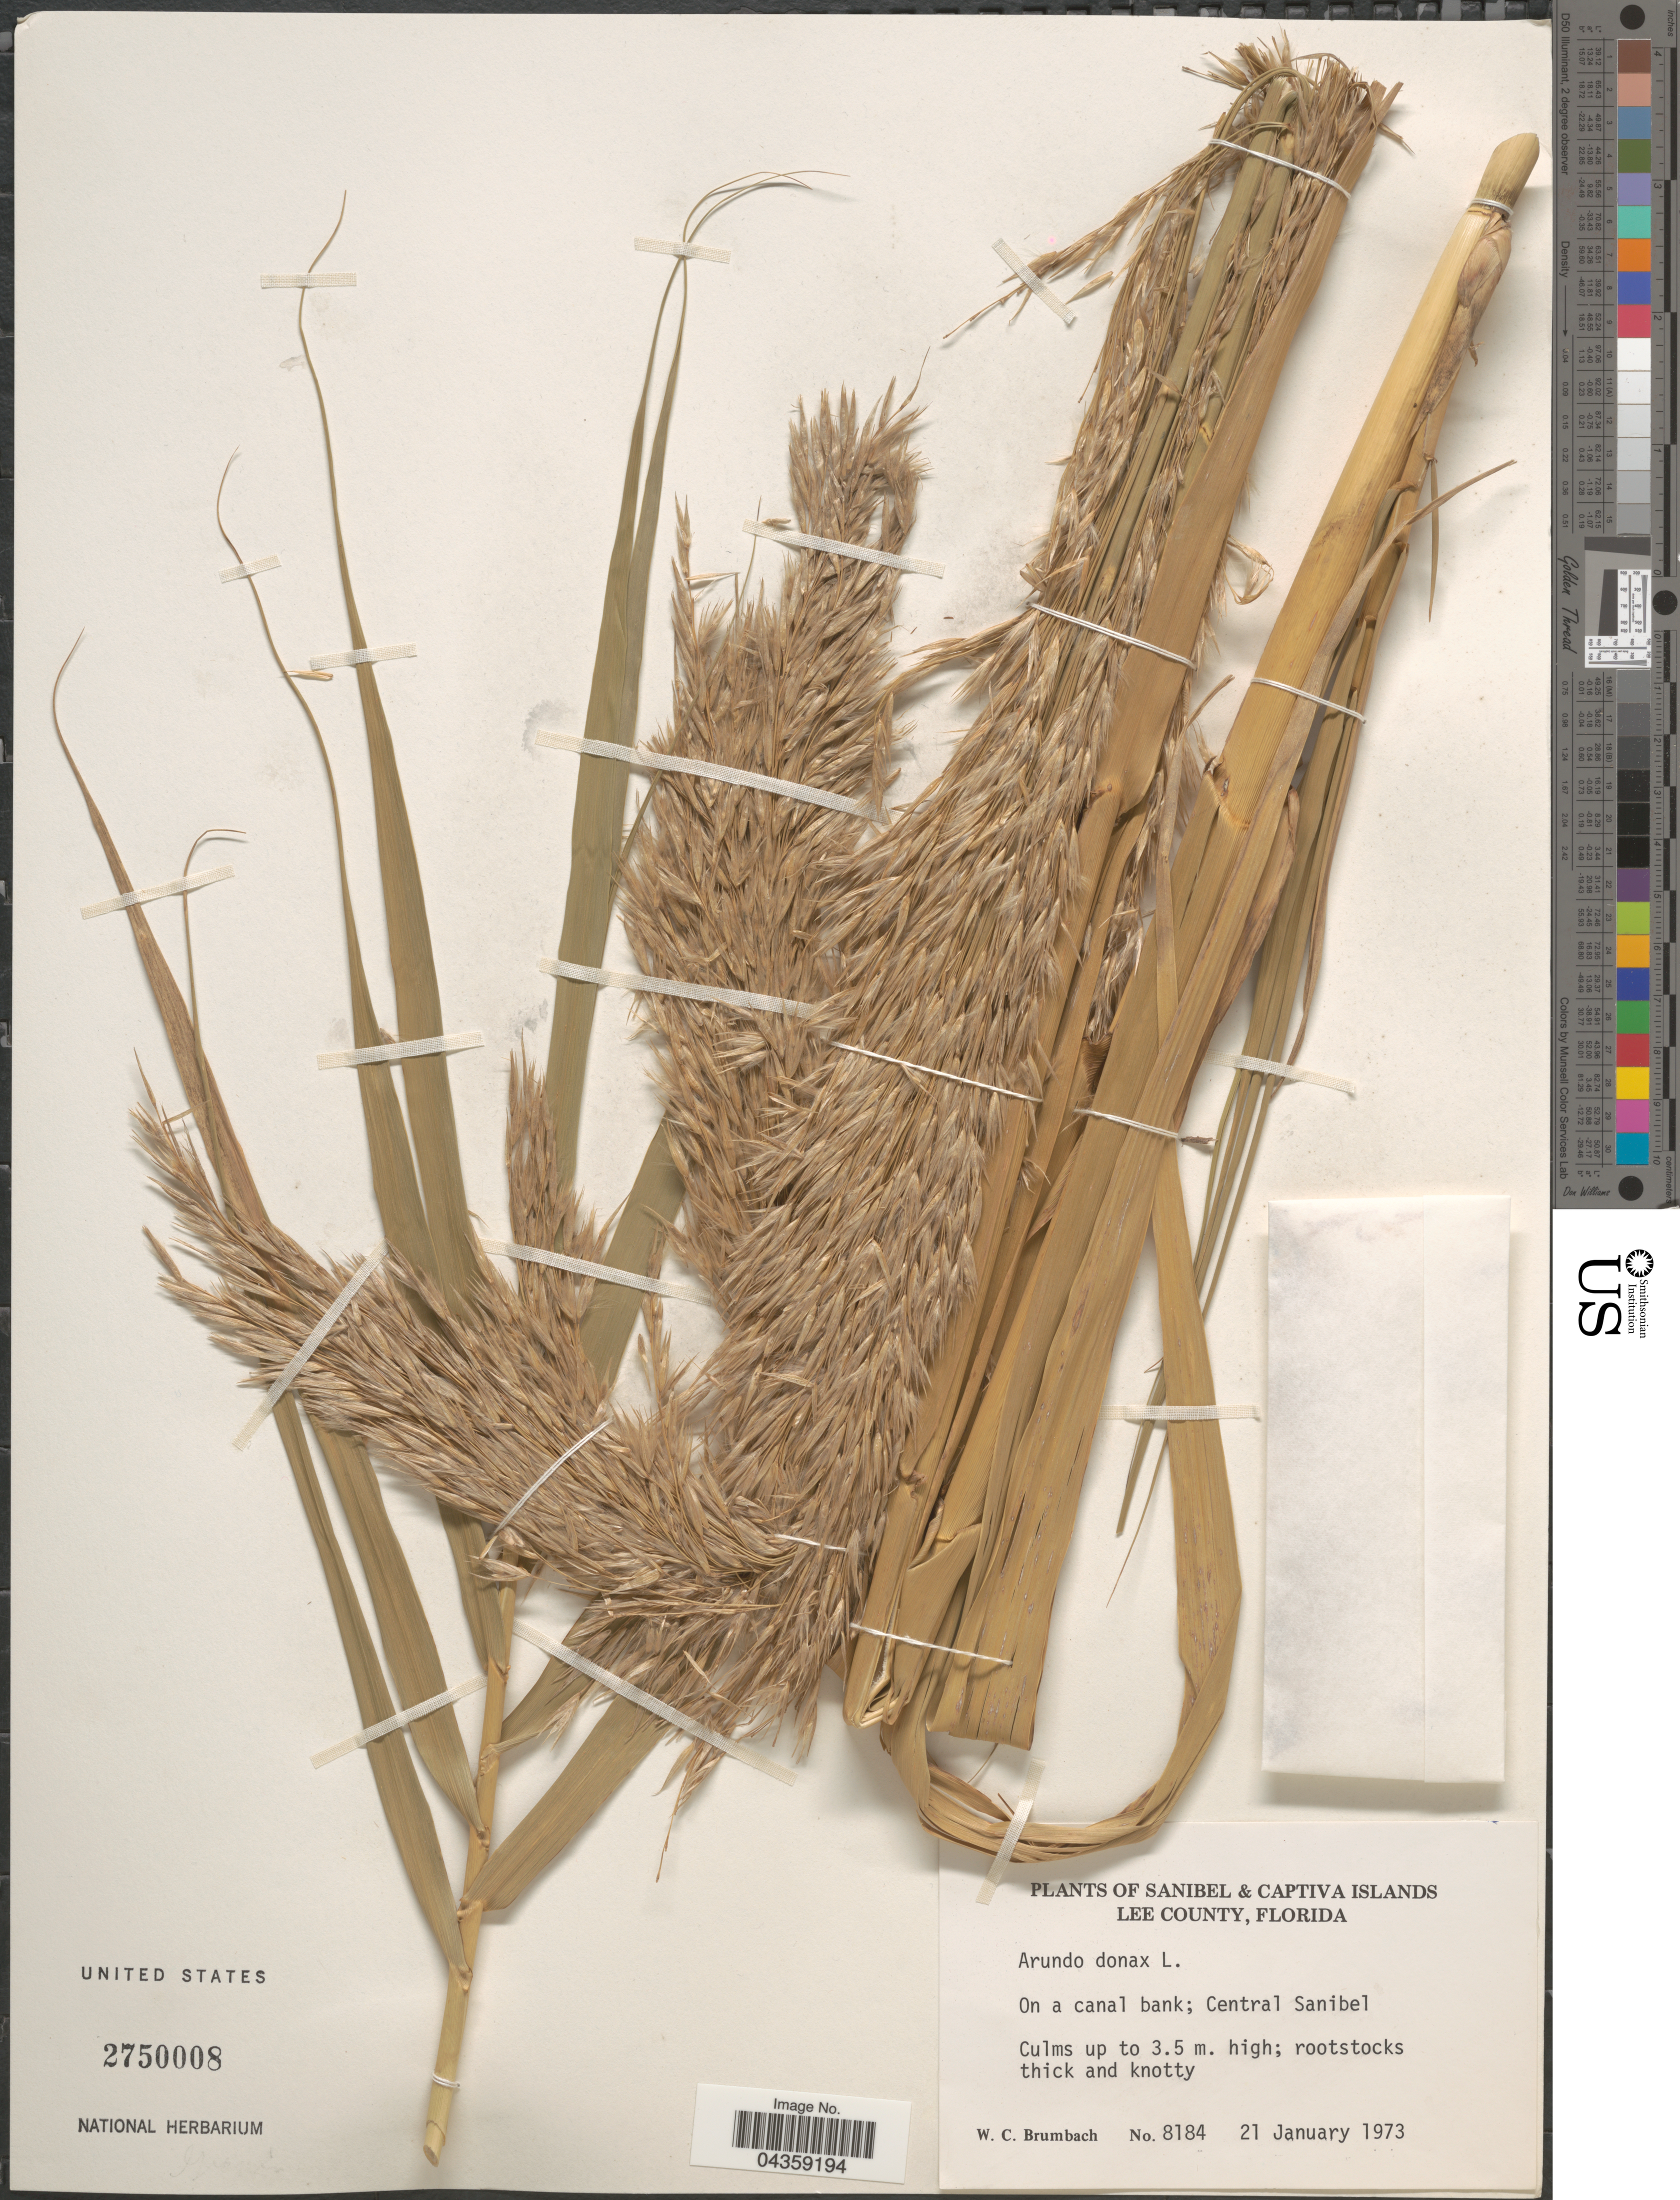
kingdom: Plantae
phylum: Tracheophyta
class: Liliopsida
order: Poales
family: Poaceae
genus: Arundo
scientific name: Arundo donax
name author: L.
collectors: W. C. Brumbach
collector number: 8184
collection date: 1973-01-21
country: United States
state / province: Florida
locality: Sanibel Island. Lee County. On a canal bank; Central Sanibel.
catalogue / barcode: US 2750008